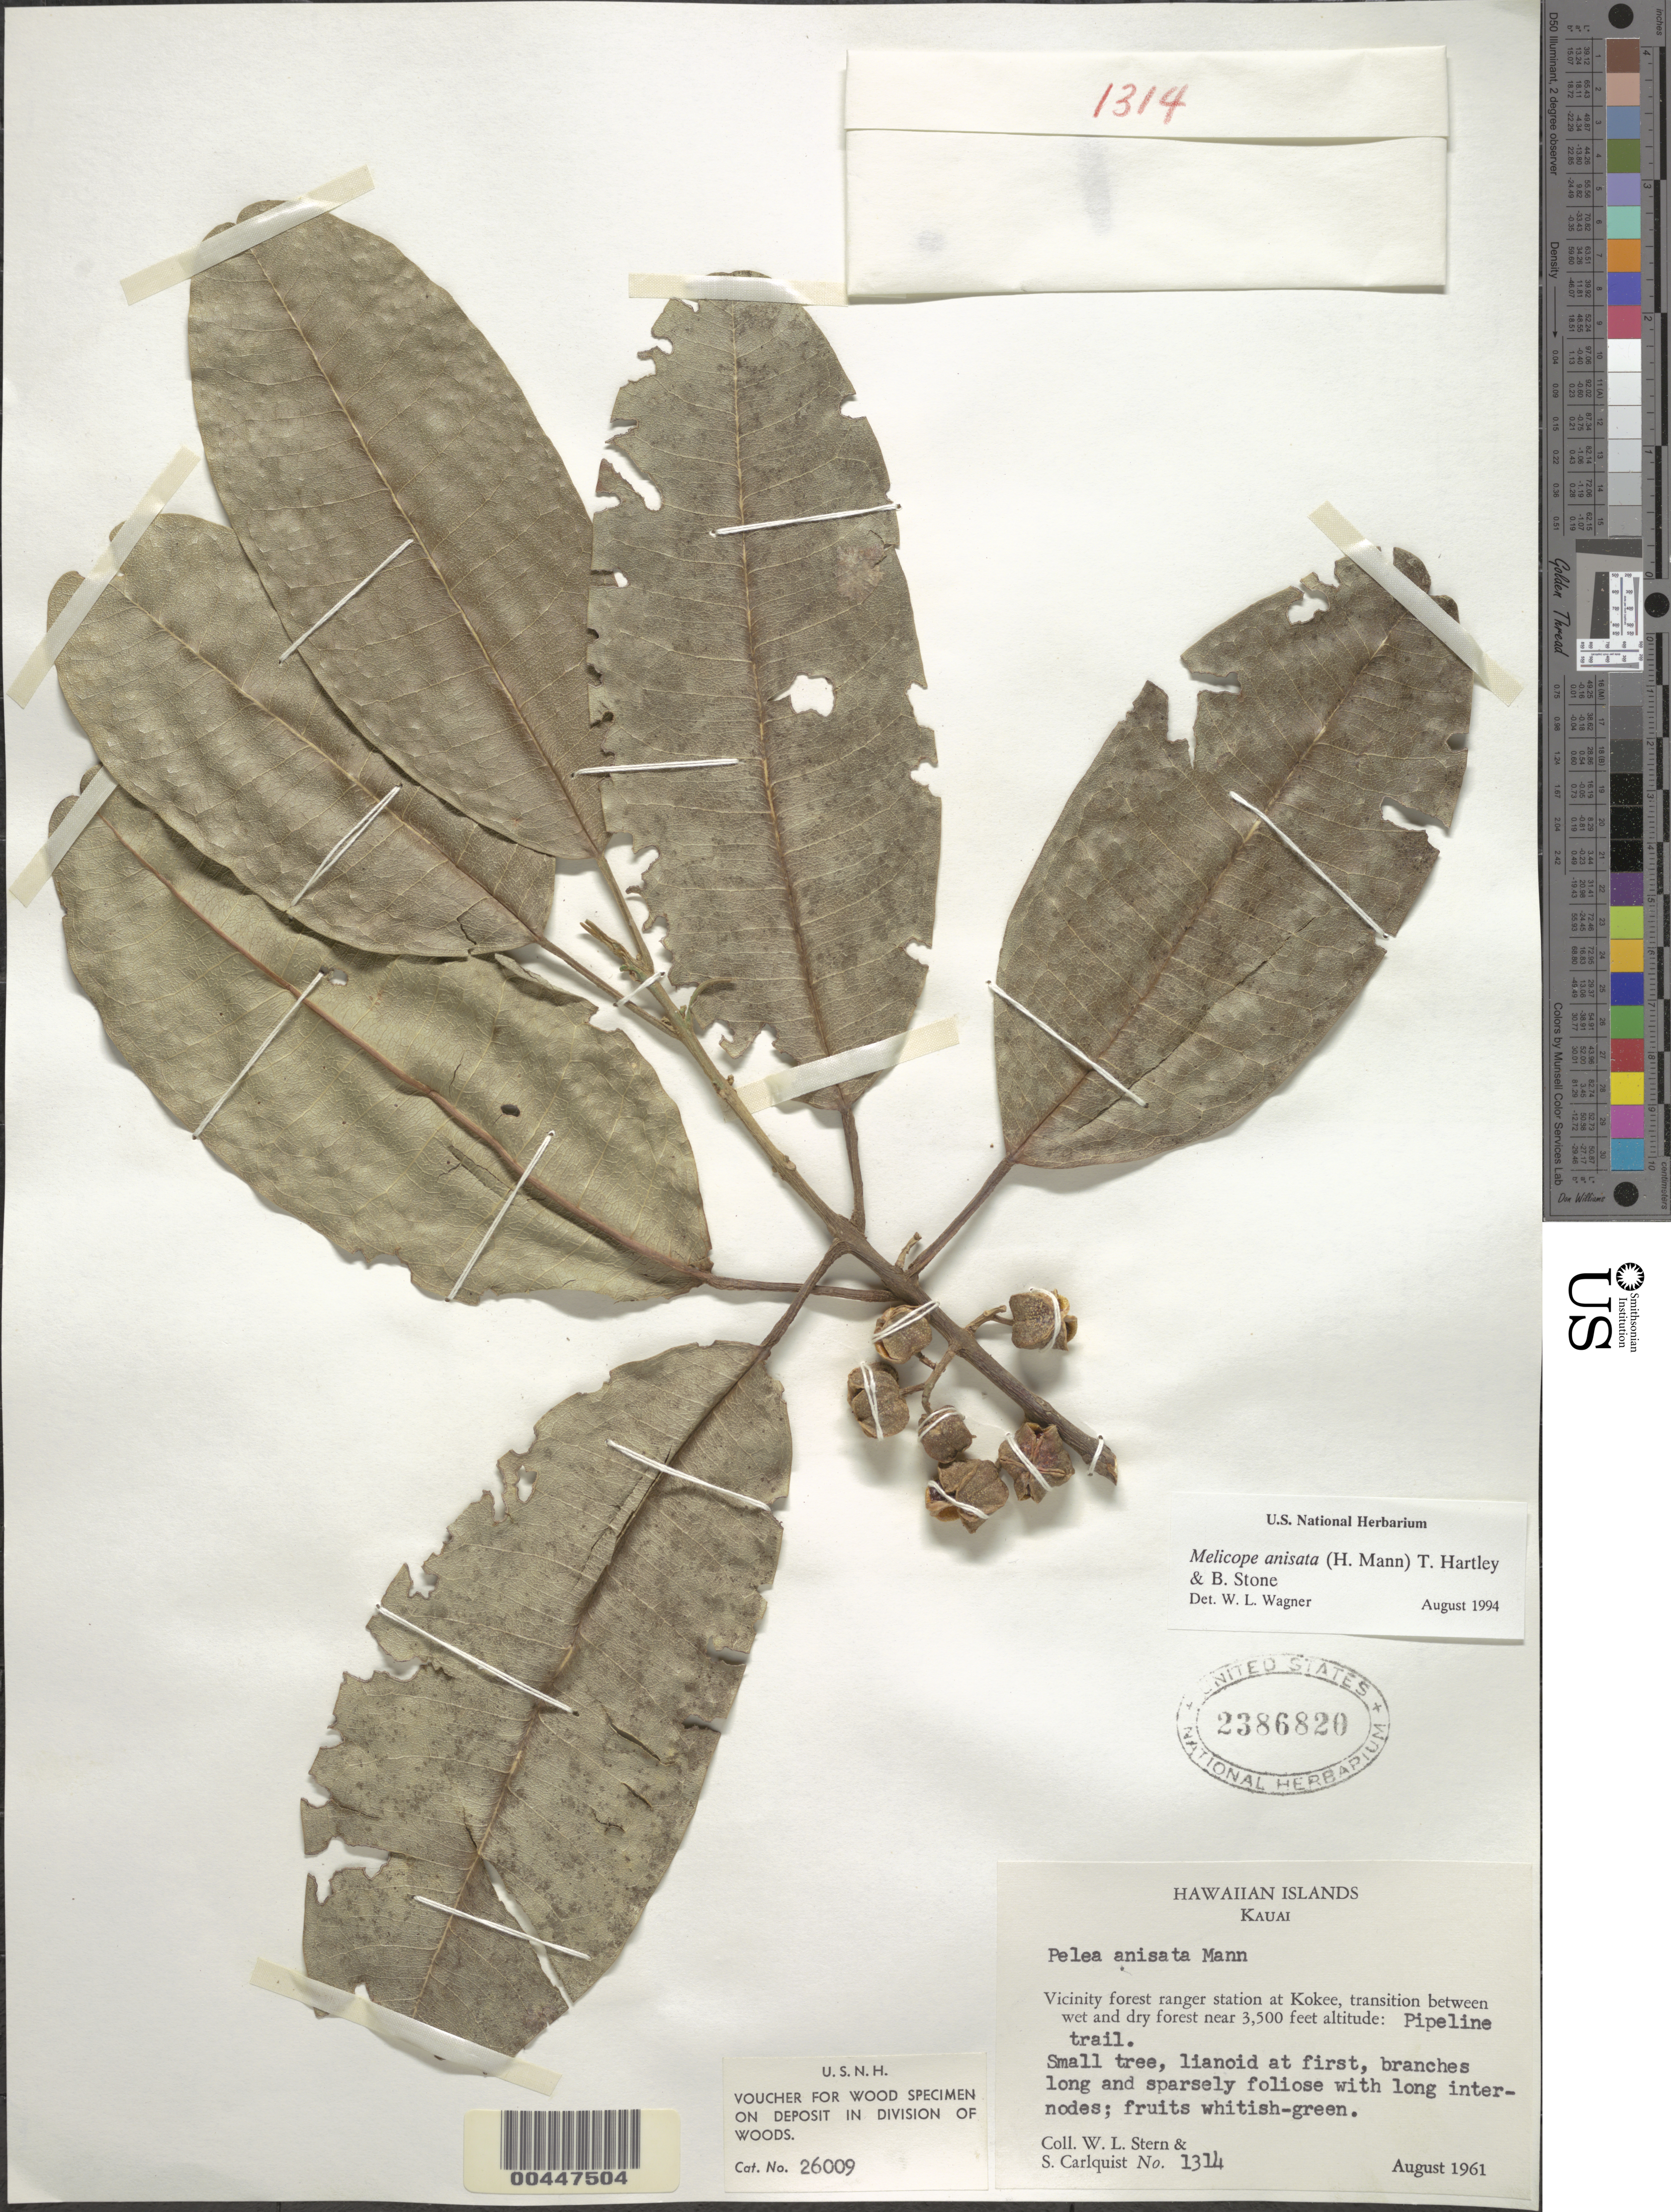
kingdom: Plantae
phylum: Tracheophyta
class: Magnoliopsida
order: Sapindales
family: Rutaceae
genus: Melicope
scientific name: Melicope anisata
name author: (H. Mann) T.G. Hartley & B.C. Stone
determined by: Wagner, W. L., (BOT), Smithsonian Institution - National Museum of Natural History (UNITED STATES)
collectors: W. L. Stern & S. Carlquist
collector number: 1314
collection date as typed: Aug 1961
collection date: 1961-08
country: United States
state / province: Hawaii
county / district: Kauai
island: Kaua'i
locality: Vicinity For ranger station at Kokee, Pipe line trail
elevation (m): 1067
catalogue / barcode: US 2386820